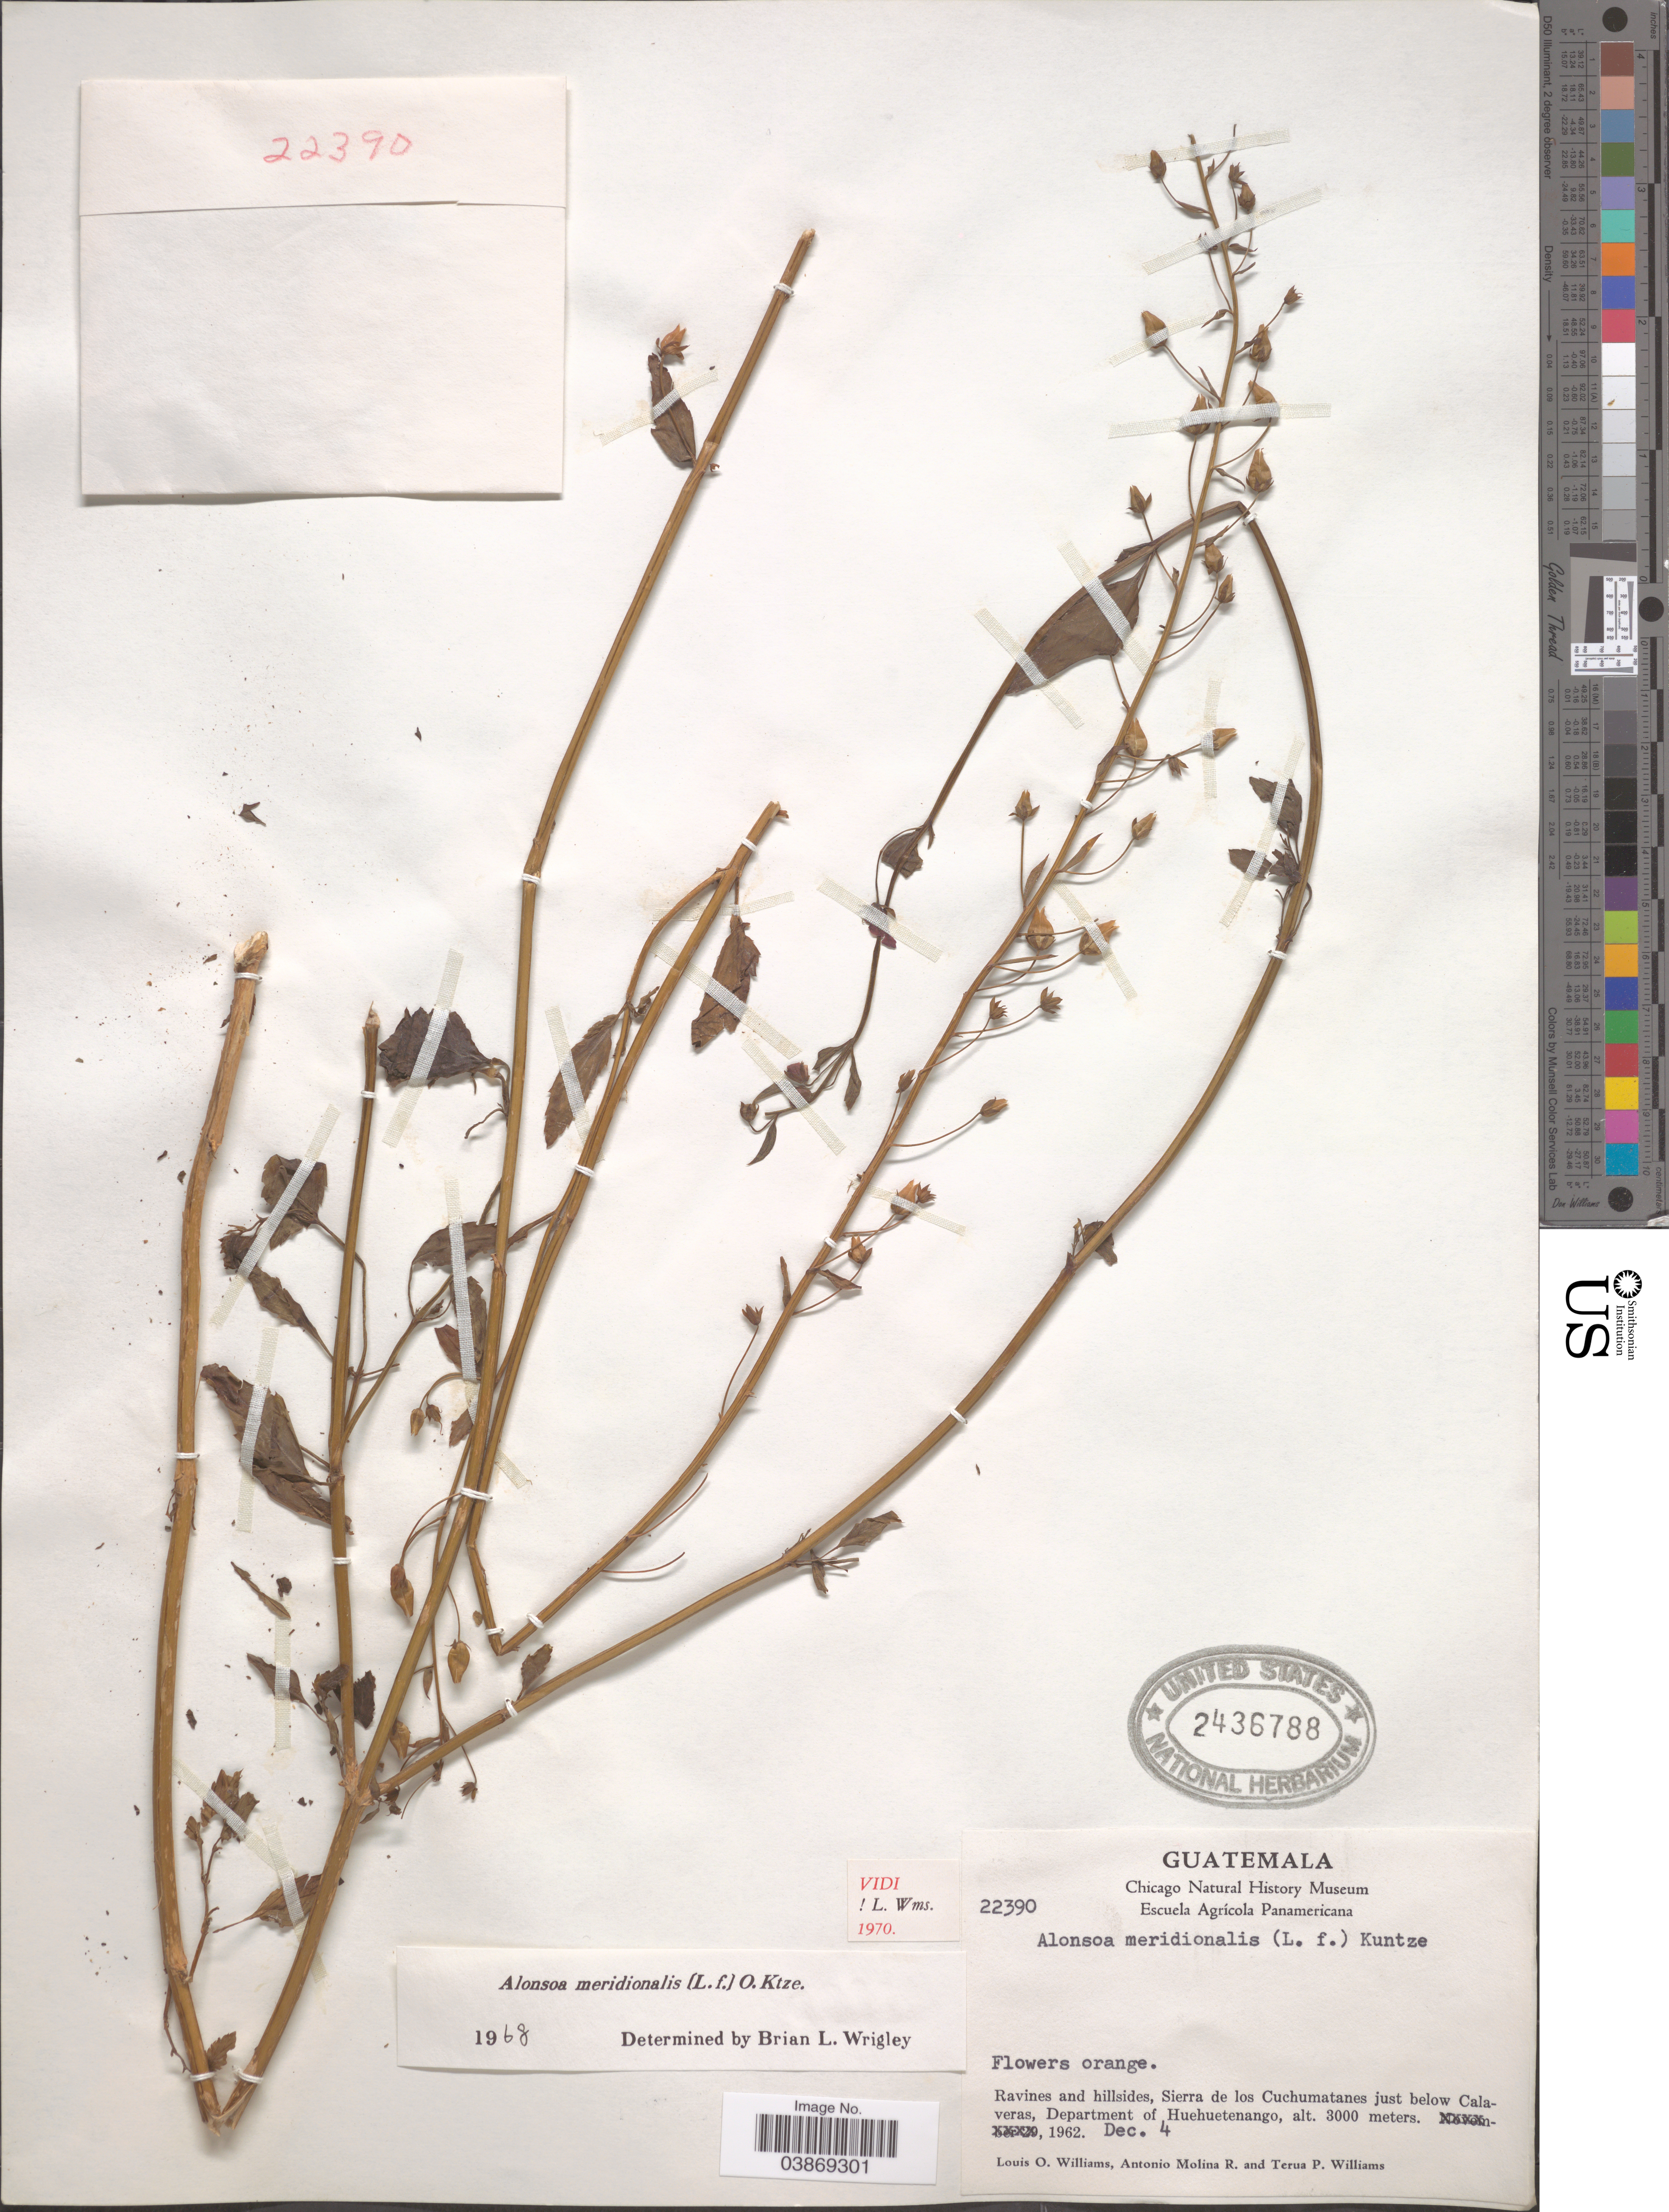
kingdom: Plantae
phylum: Tracheophyta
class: Magnoliopsida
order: Lamiales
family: Scrophulariaceae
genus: Alonsoa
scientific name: Alonsoa meridionalis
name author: (L. f.) Kuntze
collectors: L. O. Williams, A. Molina R. & T. Williams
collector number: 22390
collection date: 1962-12-04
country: Guatemala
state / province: Huehuetenango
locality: Sierra de los Cuchumatanes just below Calaveras, Department of Huehuetenango.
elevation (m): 3000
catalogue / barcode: US 2436788